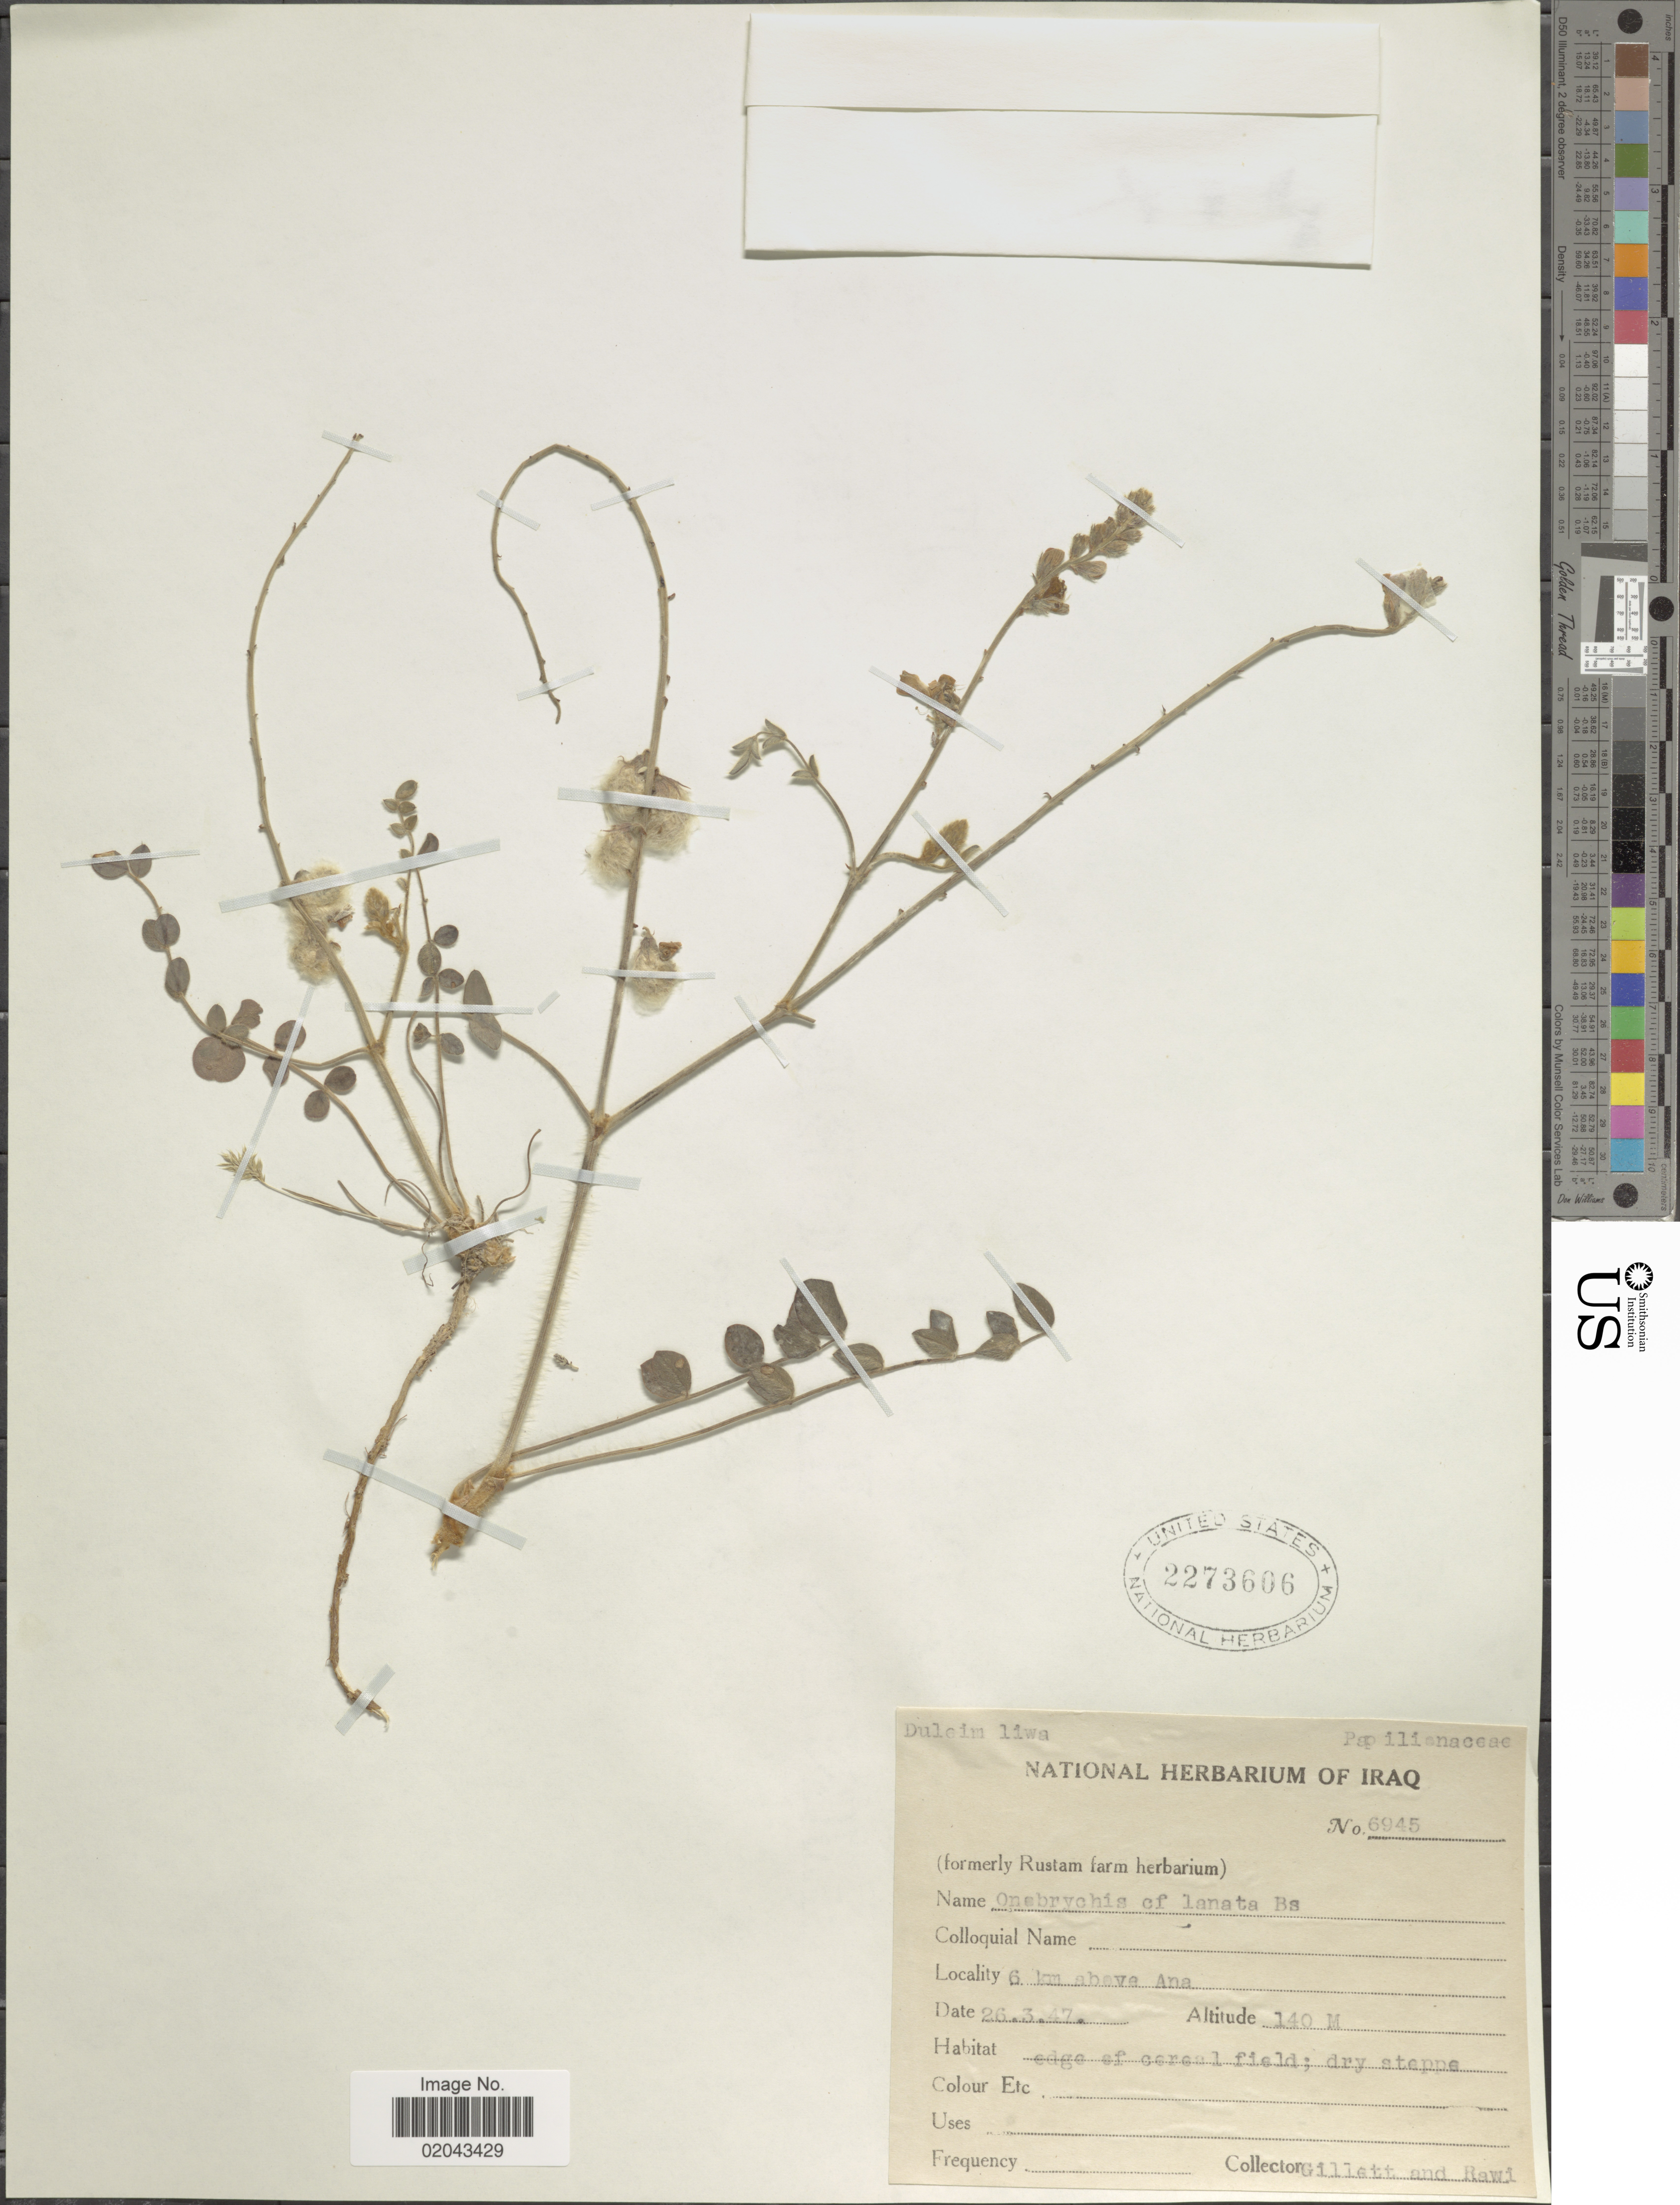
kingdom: Plantae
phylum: Tracheophyta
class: Magnoliopsida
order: Fabales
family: Fabaceae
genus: Onobrychis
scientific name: Onobrychis lanata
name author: Boiss.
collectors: Gillett, -- & -. Rawi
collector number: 6945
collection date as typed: Transcribed d/m/y: 26/3/47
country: Iraq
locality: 6 km above Ana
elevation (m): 140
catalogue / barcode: US 2273606